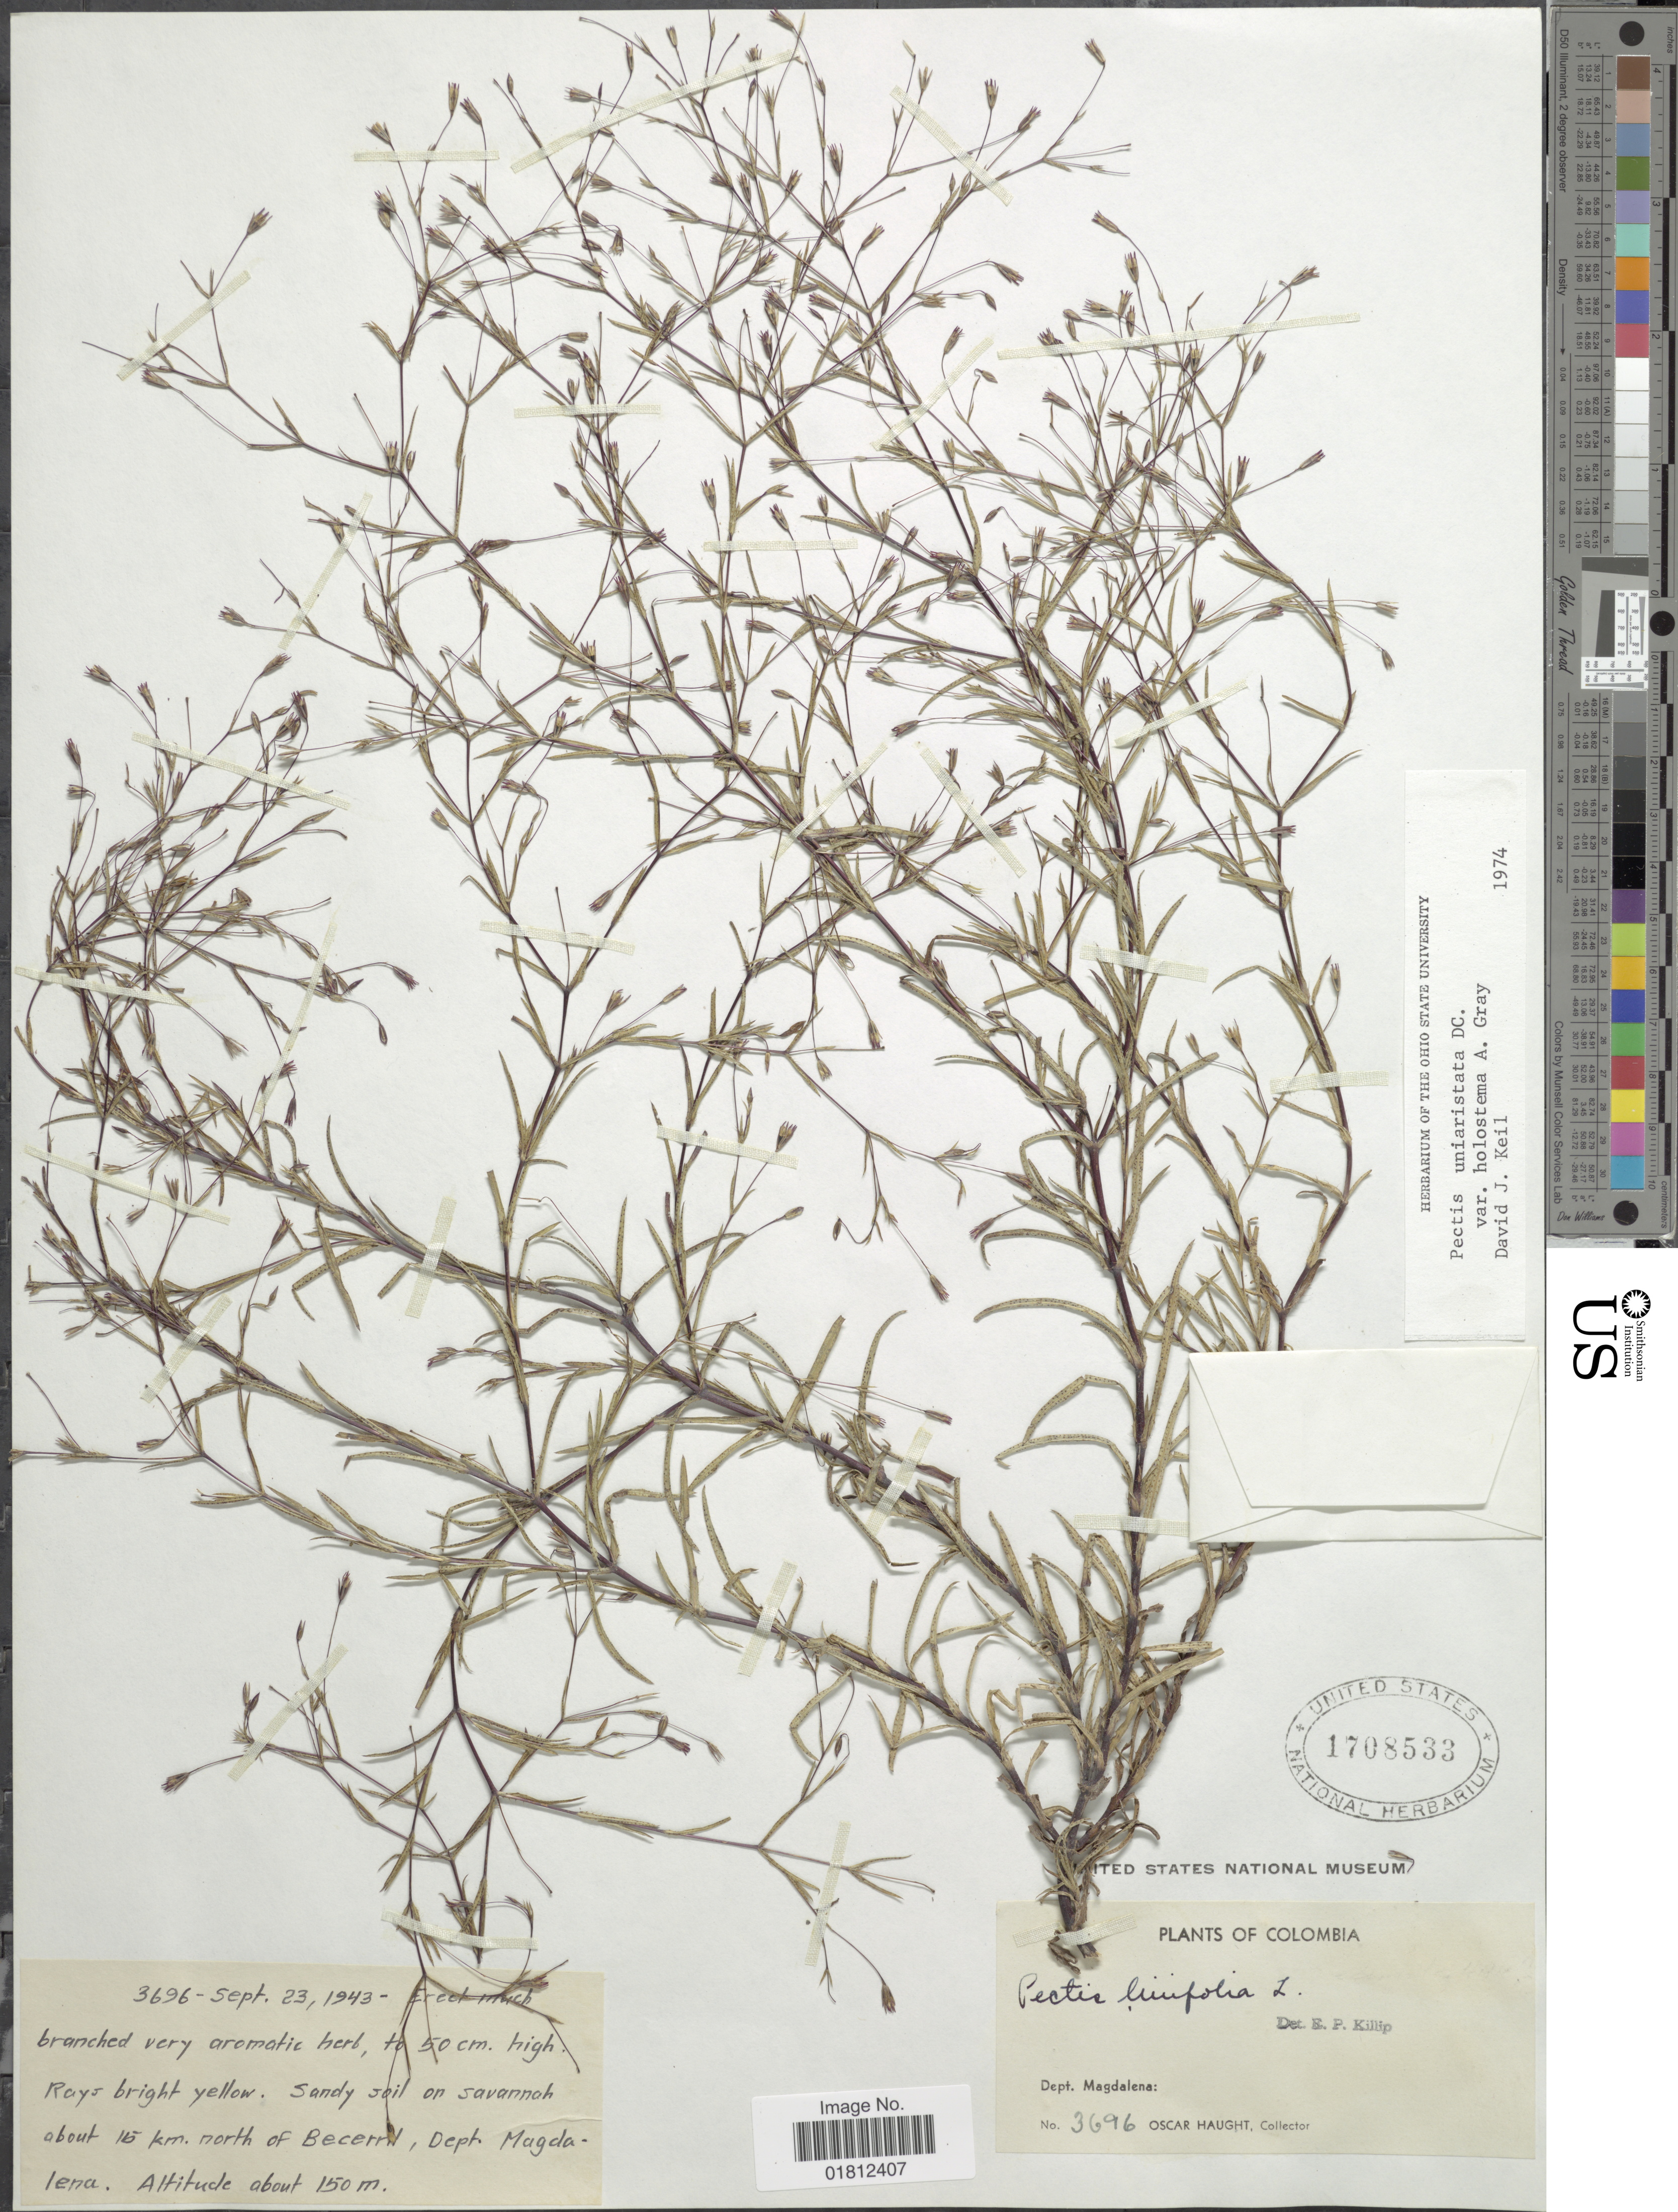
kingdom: Plantae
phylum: Tracheophyta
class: Magnoliopsida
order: Asterales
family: Asteraceae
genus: Pectis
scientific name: Pectis uniaristata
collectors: O. L. Haught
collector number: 3696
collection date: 1943-09-23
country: Colombia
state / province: Magdalena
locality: Sandy soil on savannah about 15 km north of Becerril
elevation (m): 150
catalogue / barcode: US 1708533